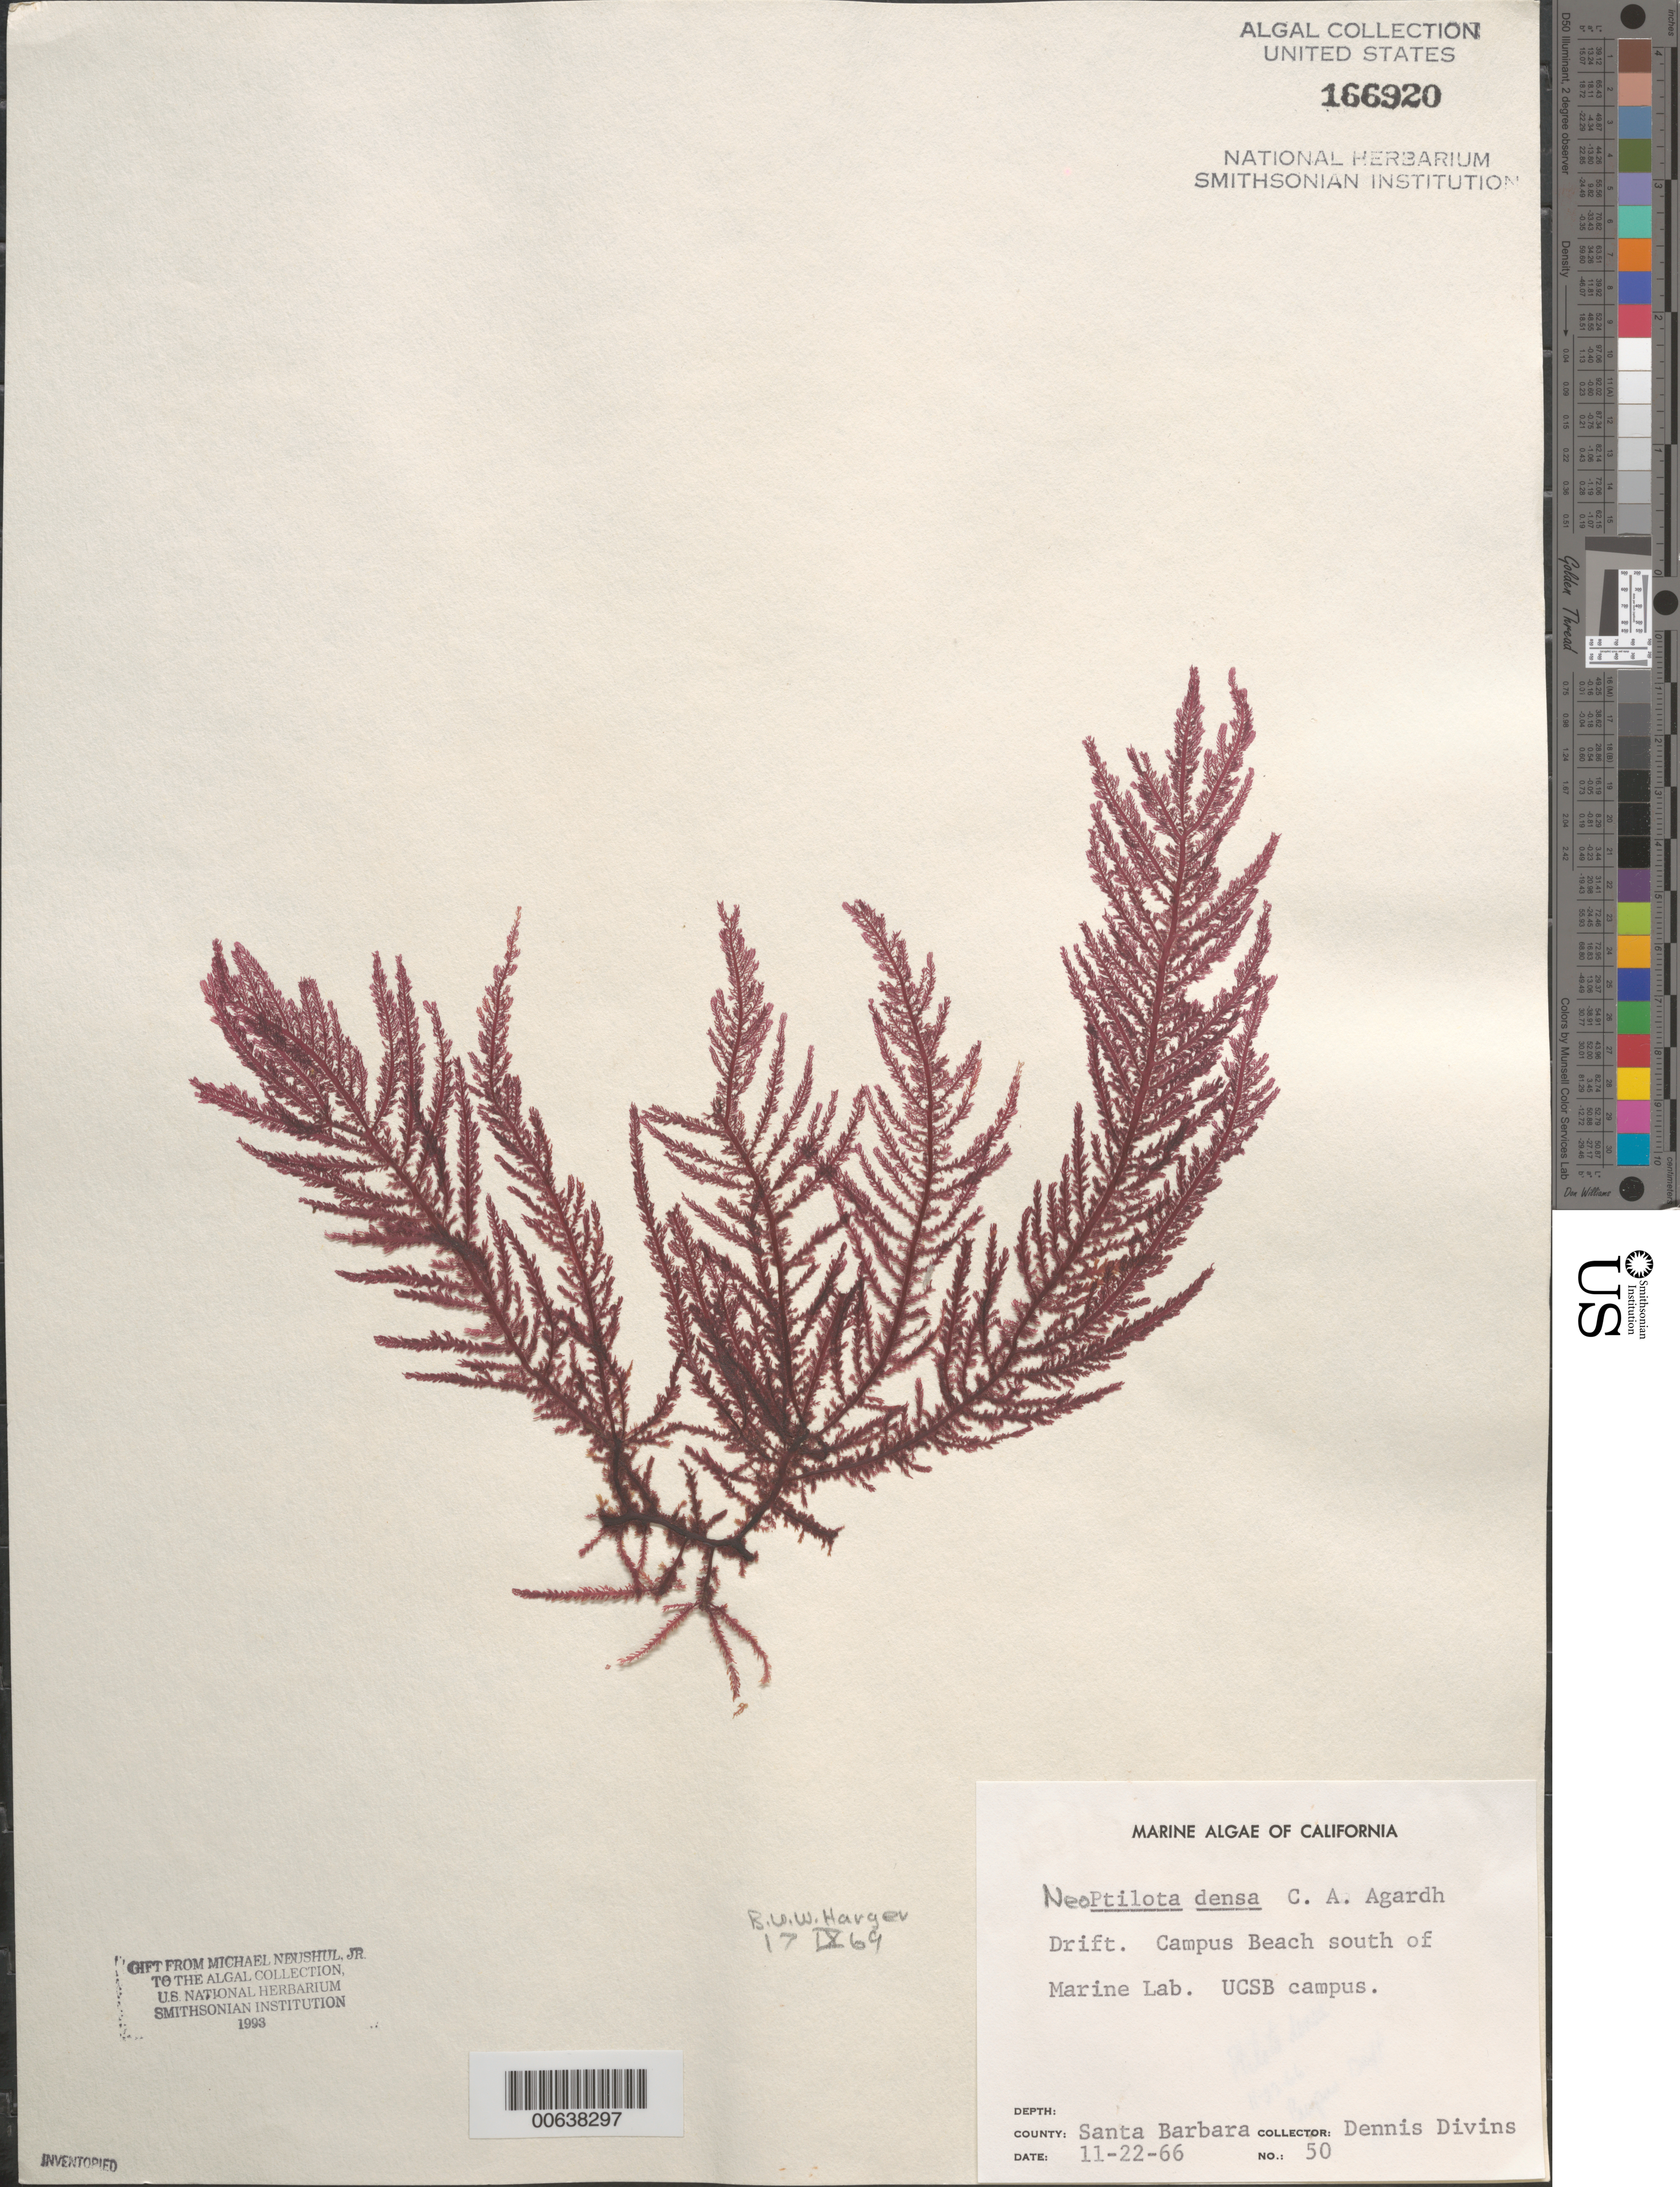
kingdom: Plantae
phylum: Rhodophyta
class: Florideophyceae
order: Ceramiales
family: Wrangeliaceae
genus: Ptilota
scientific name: Ptilota densa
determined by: Algae name updating Project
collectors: D. Divins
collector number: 50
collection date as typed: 22 Nov 1966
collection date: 1966-11-22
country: United States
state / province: California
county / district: Santa Barbara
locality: Campus Beach south of marine laboratory, University of California, Santa Barbara campus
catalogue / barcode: US 166920